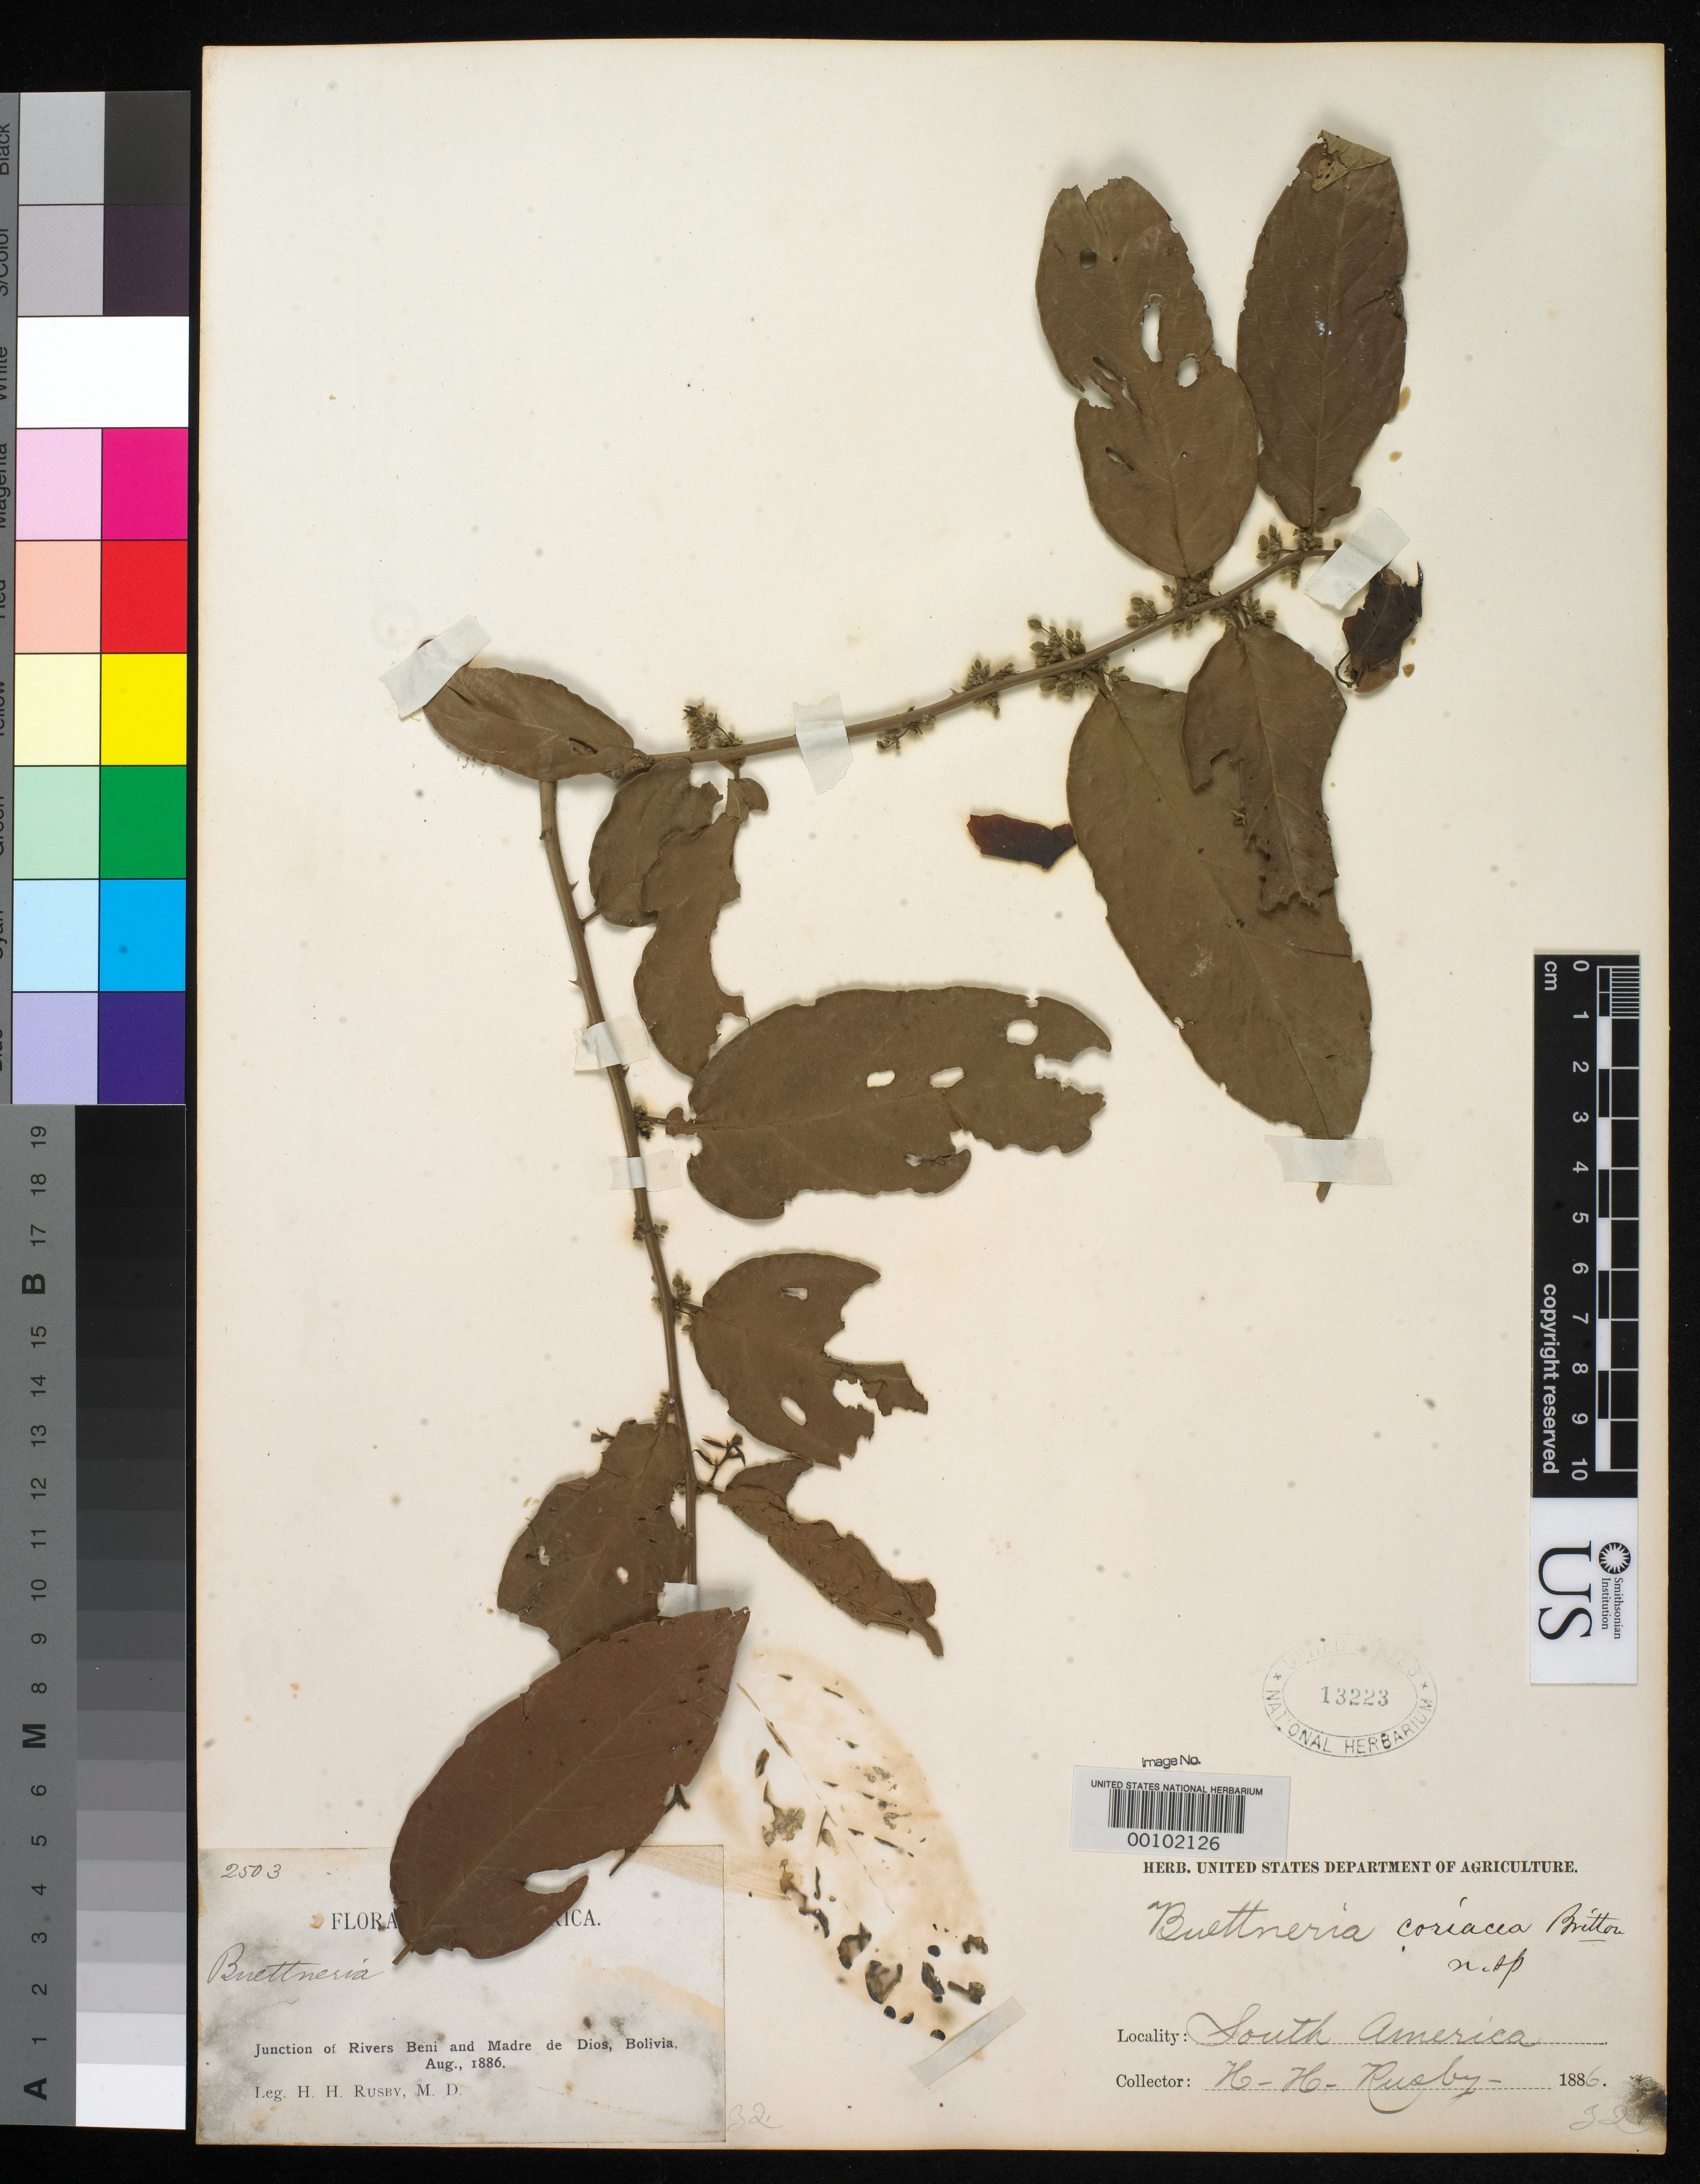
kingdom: Plantae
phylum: Tracheophyta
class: Magnoliopsida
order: Malvales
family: Malvaceae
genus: Byttneria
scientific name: Byttneria coriacea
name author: Britton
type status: Isotype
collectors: H. H. Rusby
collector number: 2503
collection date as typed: Aug., 1886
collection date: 1886-08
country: Bolivia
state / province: Beni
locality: Junction of Rivers Beni and Madre de Dios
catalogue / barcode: US 13223